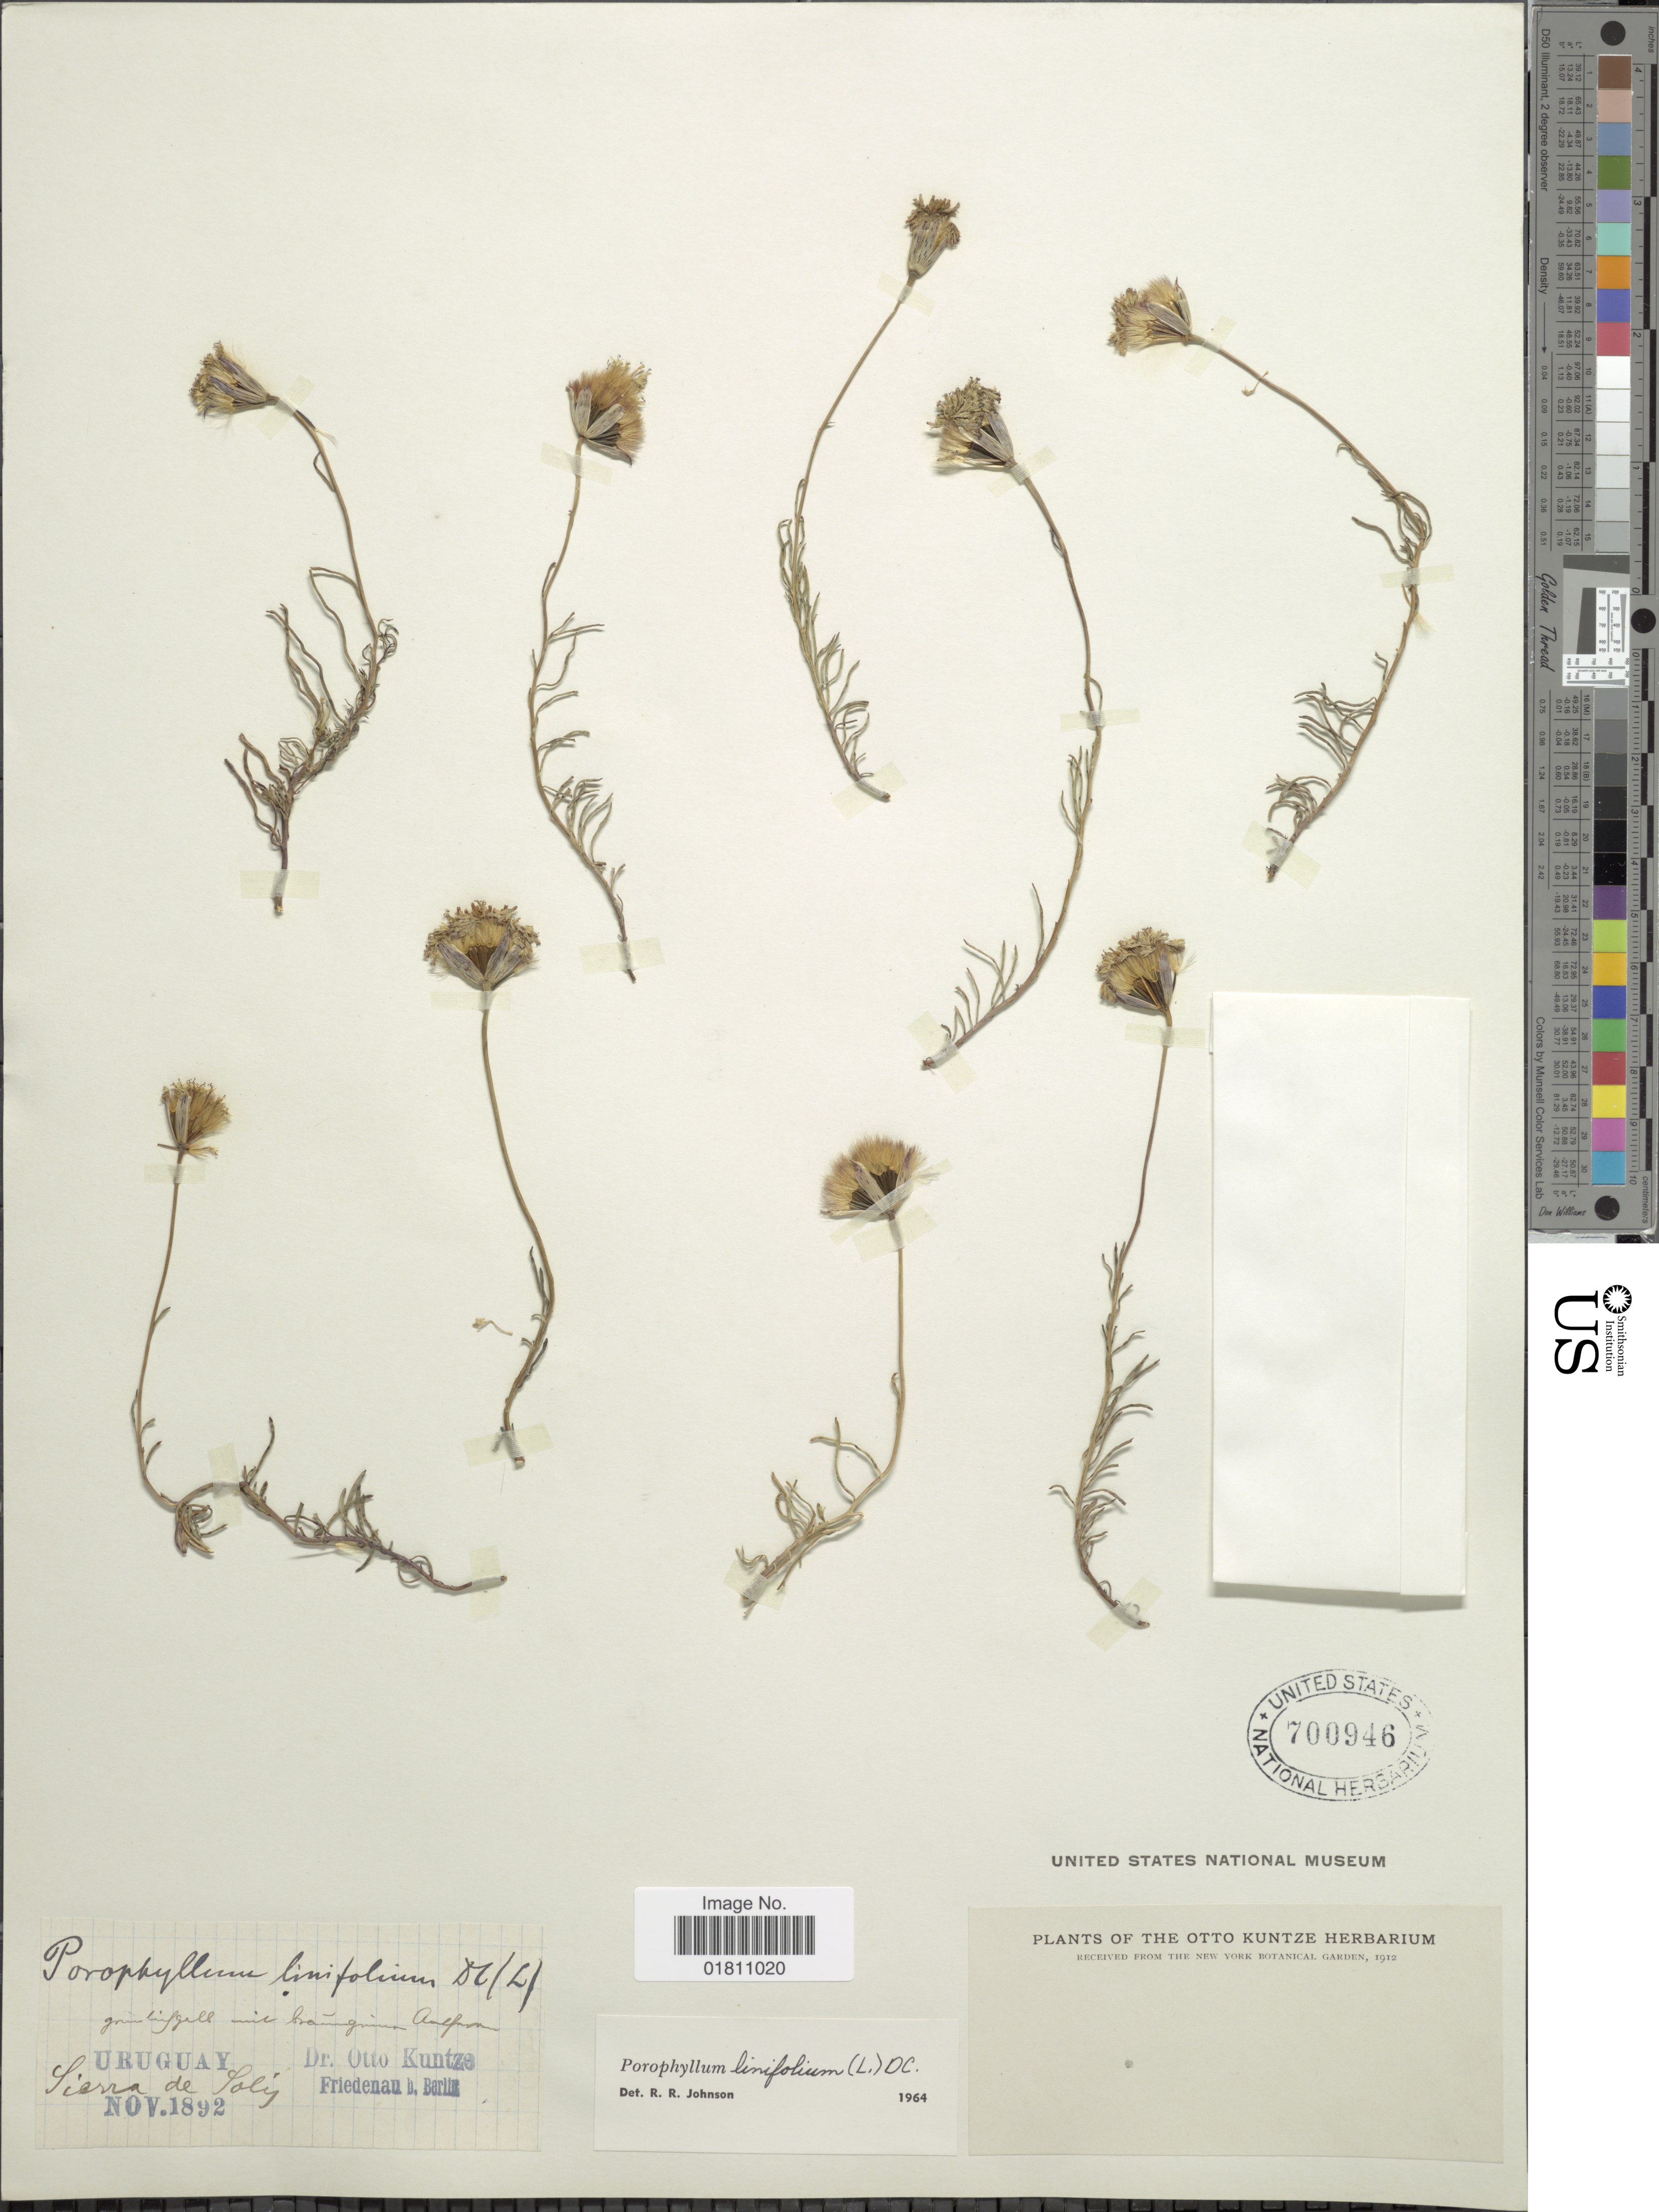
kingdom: Plantae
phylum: Tracheophyta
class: Magnoliopsida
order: Asterales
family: Asteraceae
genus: Porophyllum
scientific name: Porophyllum linifolium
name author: (Ard.) DC.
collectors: C.E.O. Kuntze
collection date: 1892-11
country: Uruguay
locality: Sierra de Solís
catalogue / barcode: US 700946